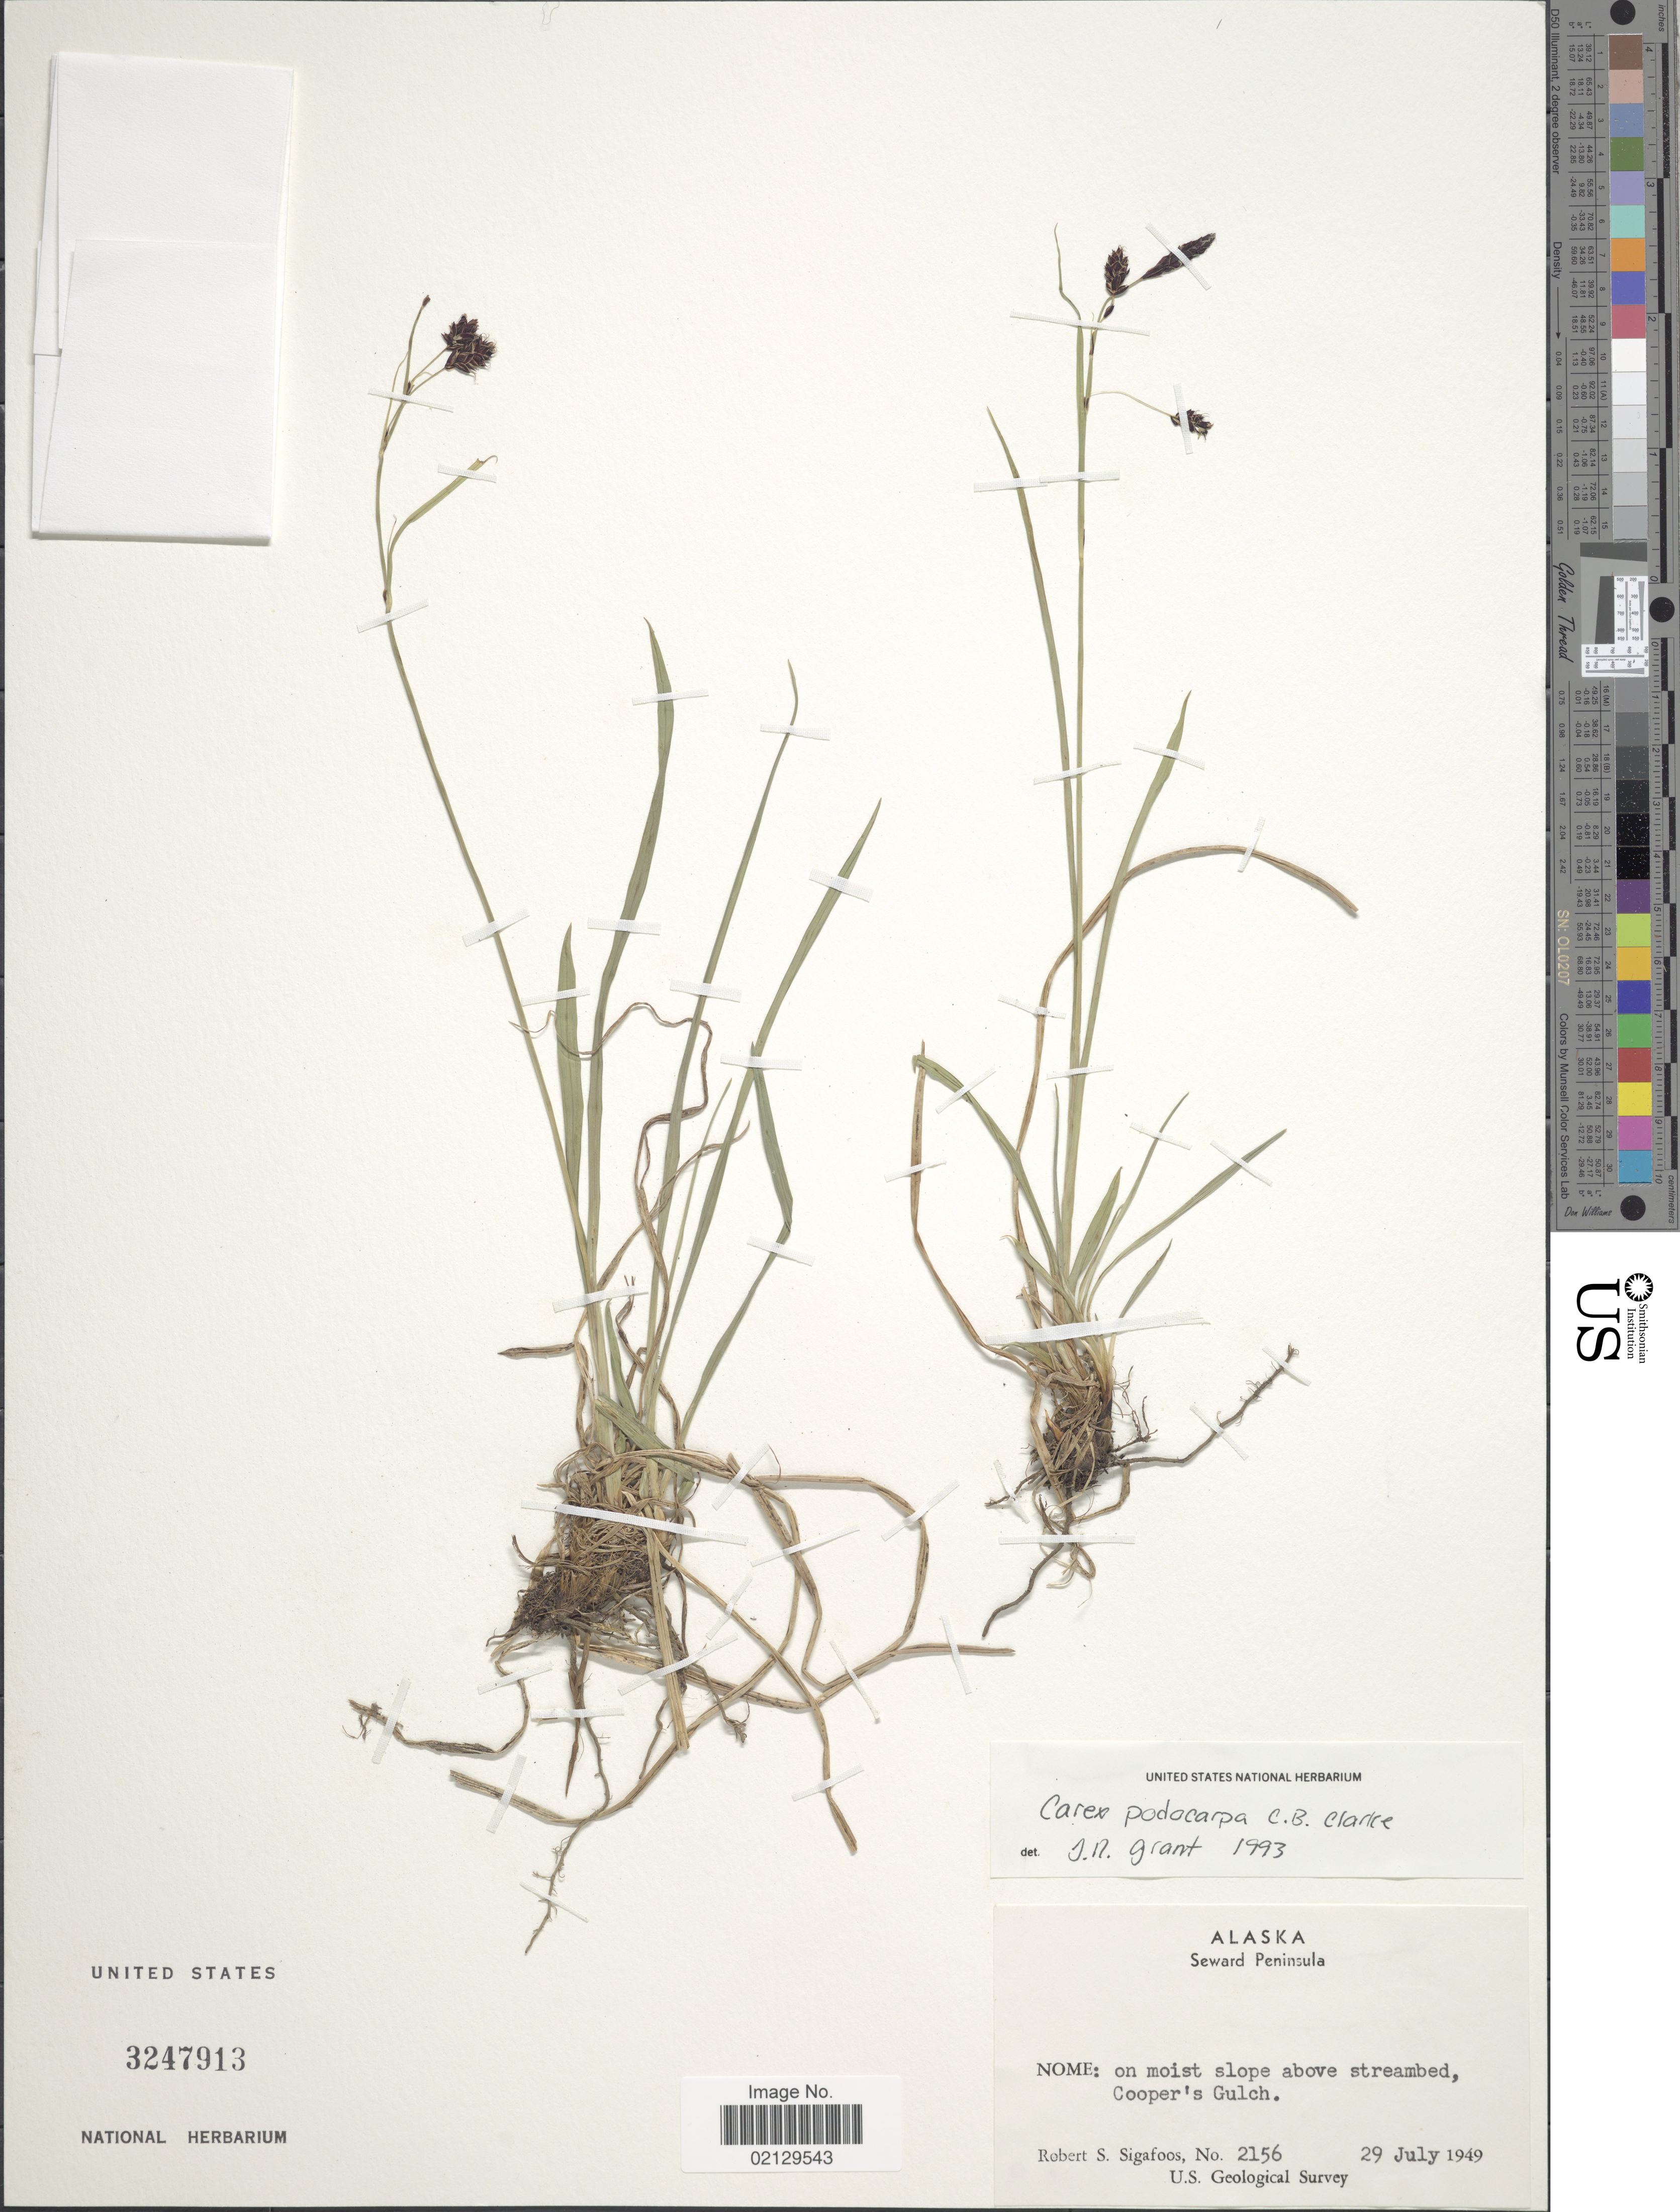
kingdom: Plantae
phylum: Tracheophyta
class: Liliopsida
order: Poales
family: Cyperaceae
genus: Carex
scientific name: Carex podocarpa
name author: R. Br.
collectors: R. Sigafoos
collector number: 2156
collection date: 1949-07-29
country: United States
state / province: Alaska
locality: Seward Peninsula, Nome: on moist slope above streambed, Cooper's Gulch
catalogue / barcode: US 3247913